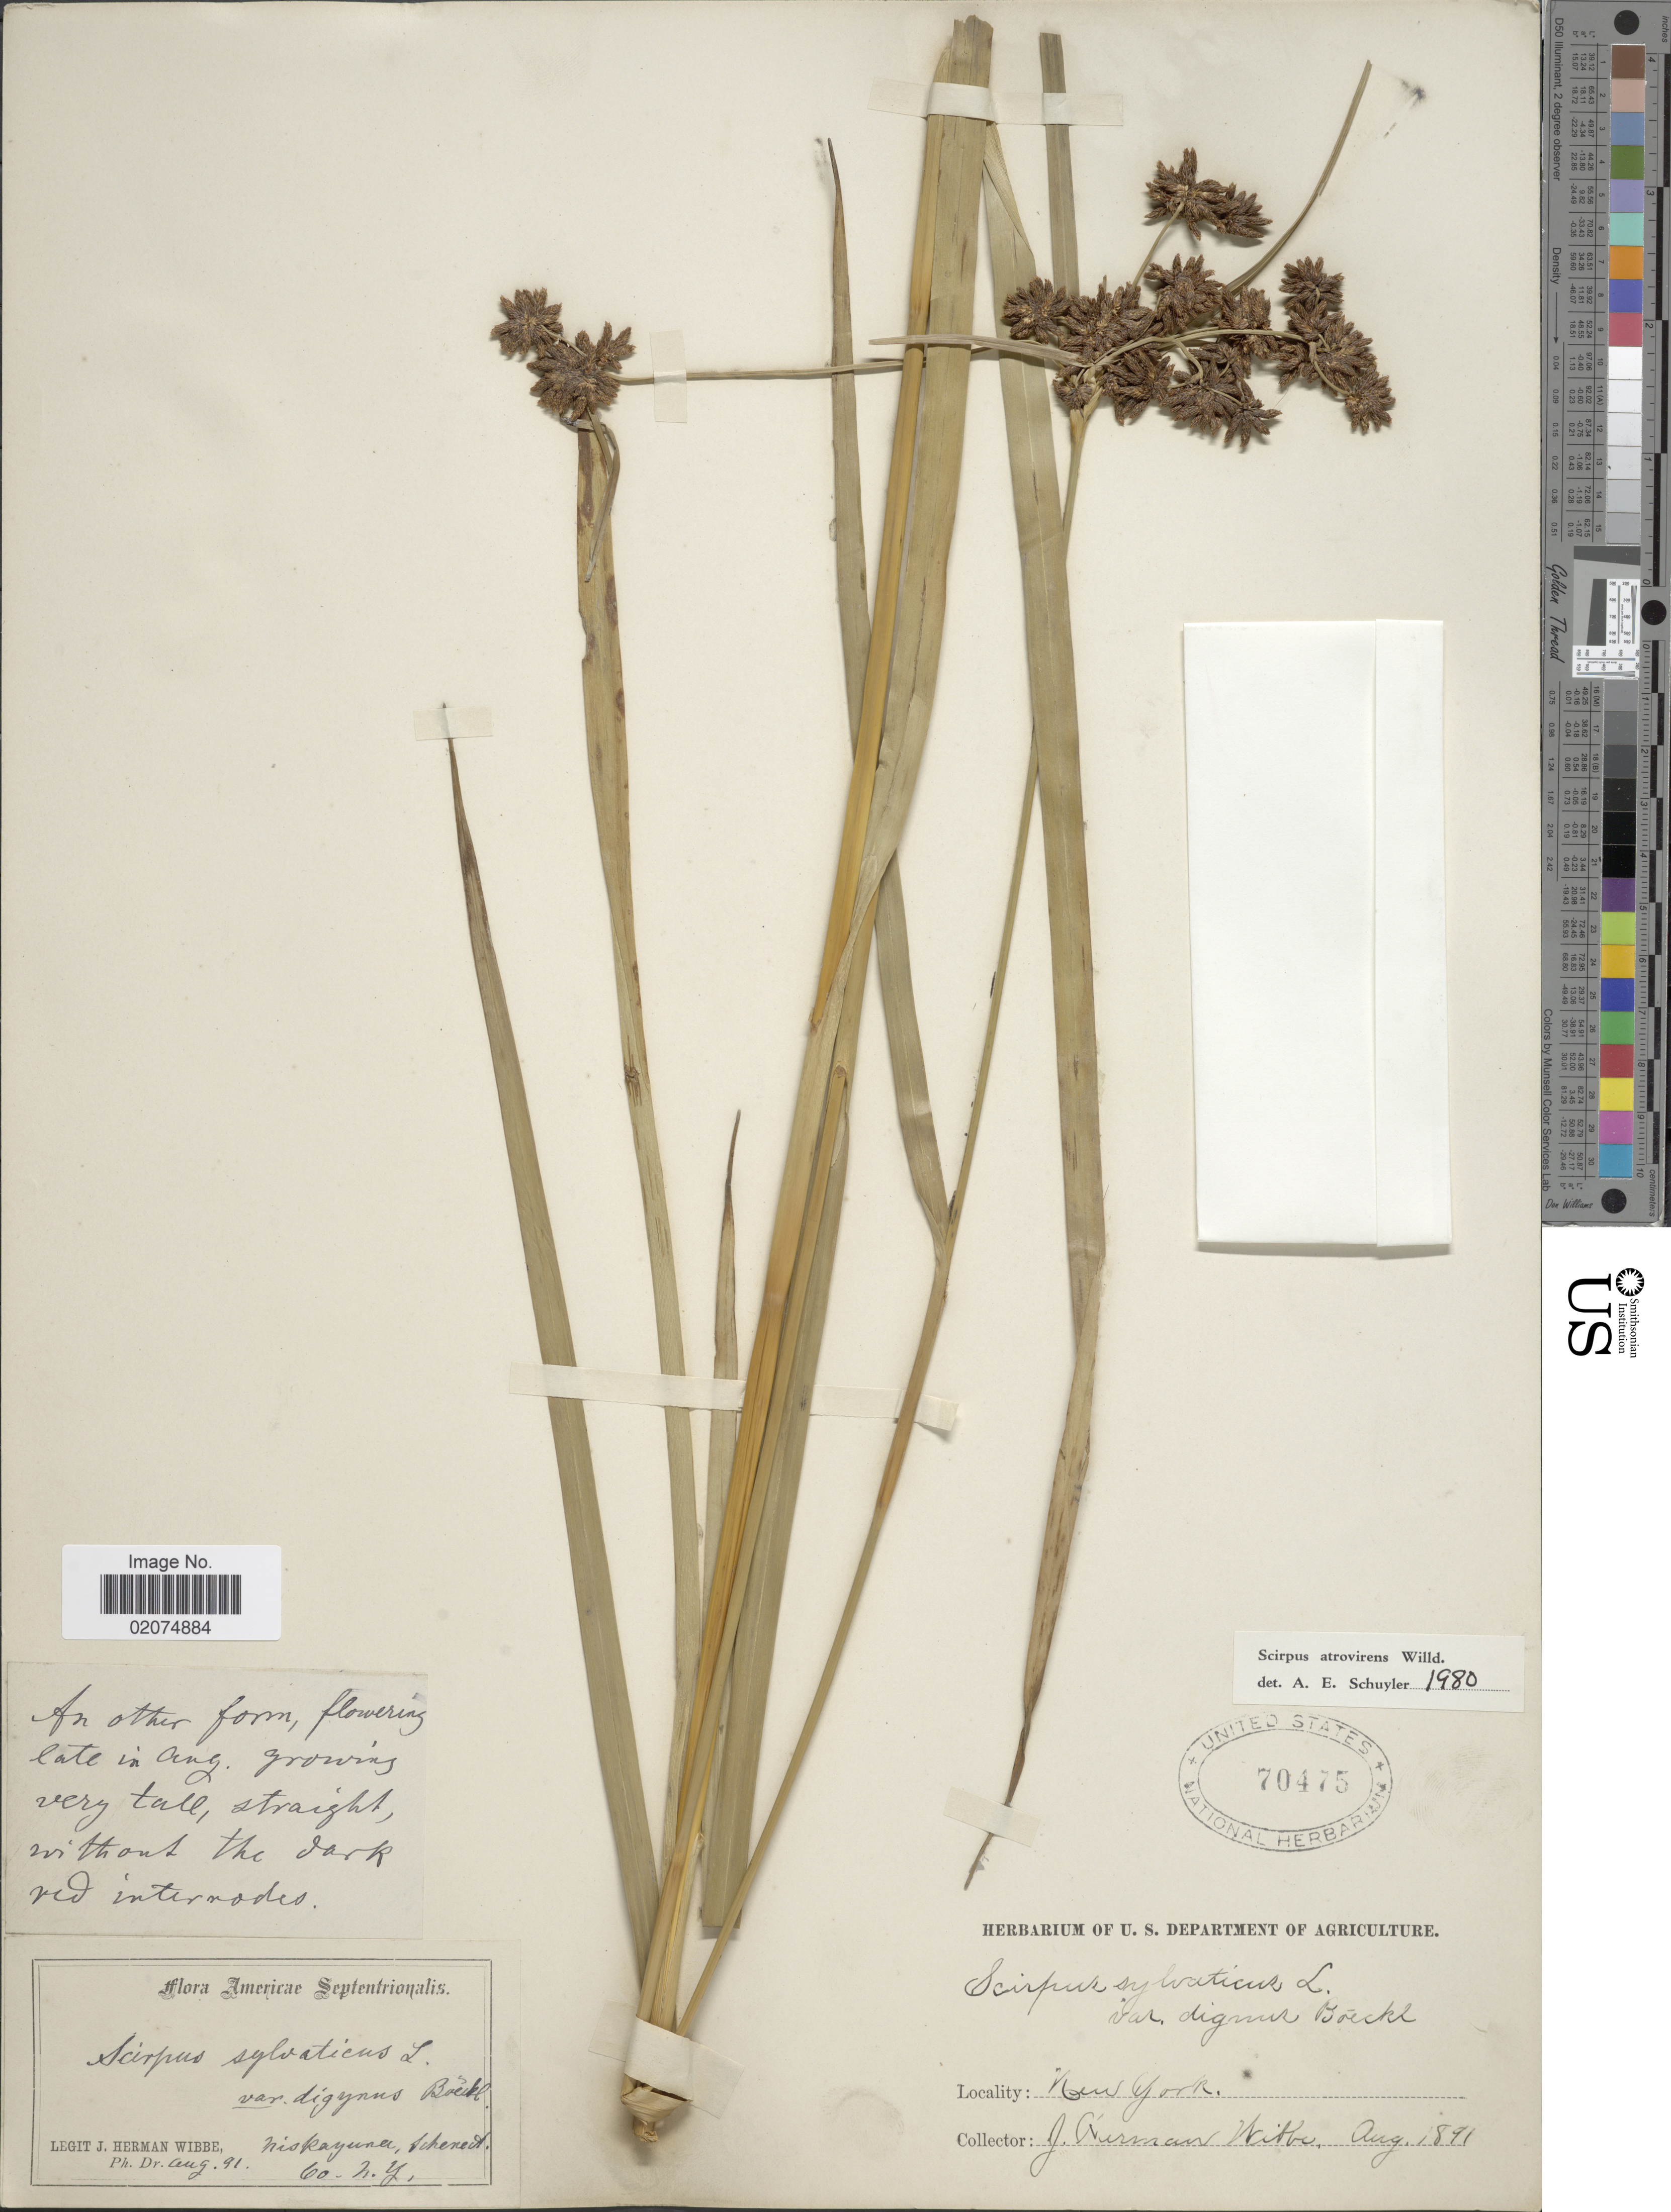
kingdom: Plantae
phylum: Tracheophyta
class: Liliopsida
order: Poales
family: Cyperaceae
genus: Scirpus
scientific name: Scirpus atrovirens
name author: Willd.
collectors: J. Wibbe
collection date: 1891-08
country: United States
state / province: New York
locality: Niskayuna, Schenect. Co.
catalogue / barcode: US 70475